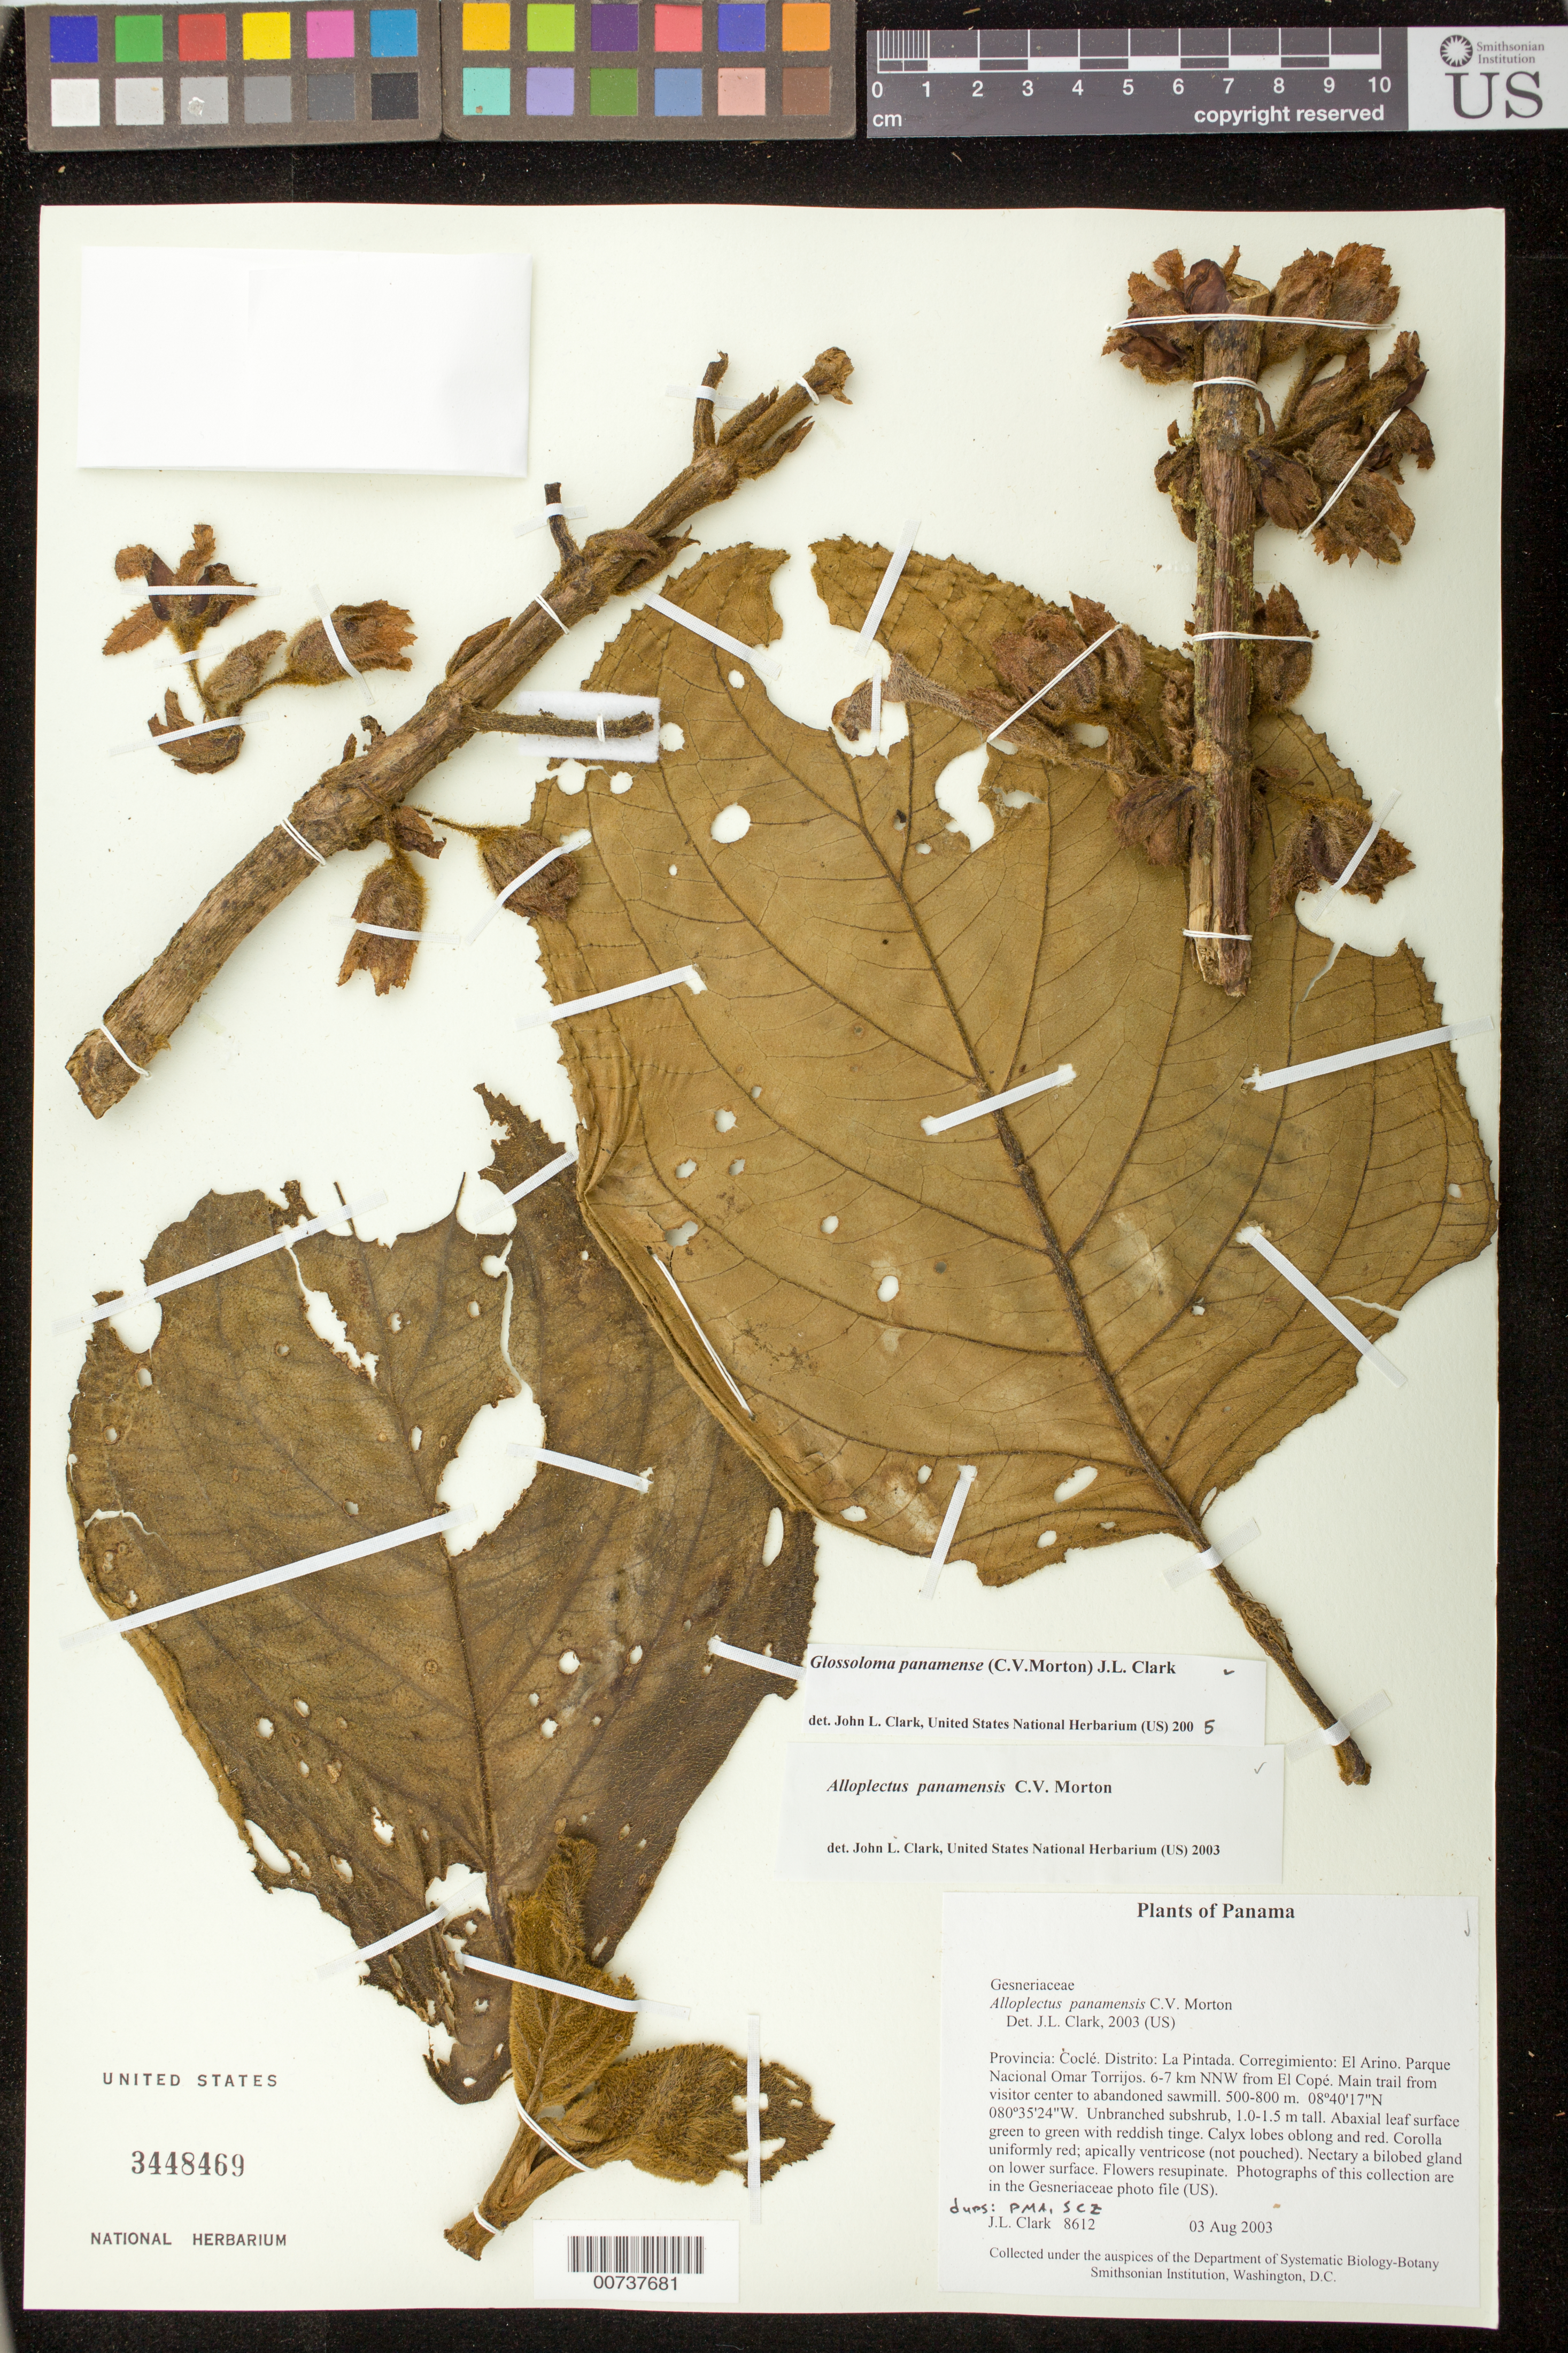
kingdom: Plantae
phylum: Tracheophyta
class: Magnoliopsida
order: Lamiales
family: Gesneriaceae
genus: Glossoloma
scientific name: Glossoloma panamense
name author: (C.V. Morton) J.L. Clark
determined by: Clark, J. L., (SEL), The Marie Selby Botanical Garden (UNITED STATES)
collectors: J. L. Clark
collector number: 8612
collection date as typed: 03 Aug 2003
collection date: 2003-08-03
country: Panama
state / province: Coclé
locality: La Pintada. Corregimiento: El Arino. Parque Nacional Omar Torrijos. 6-7 km NNW from El Copé. Main trail from visitor center to abandoned sawmill.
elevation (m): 500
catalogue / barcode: US 3448469